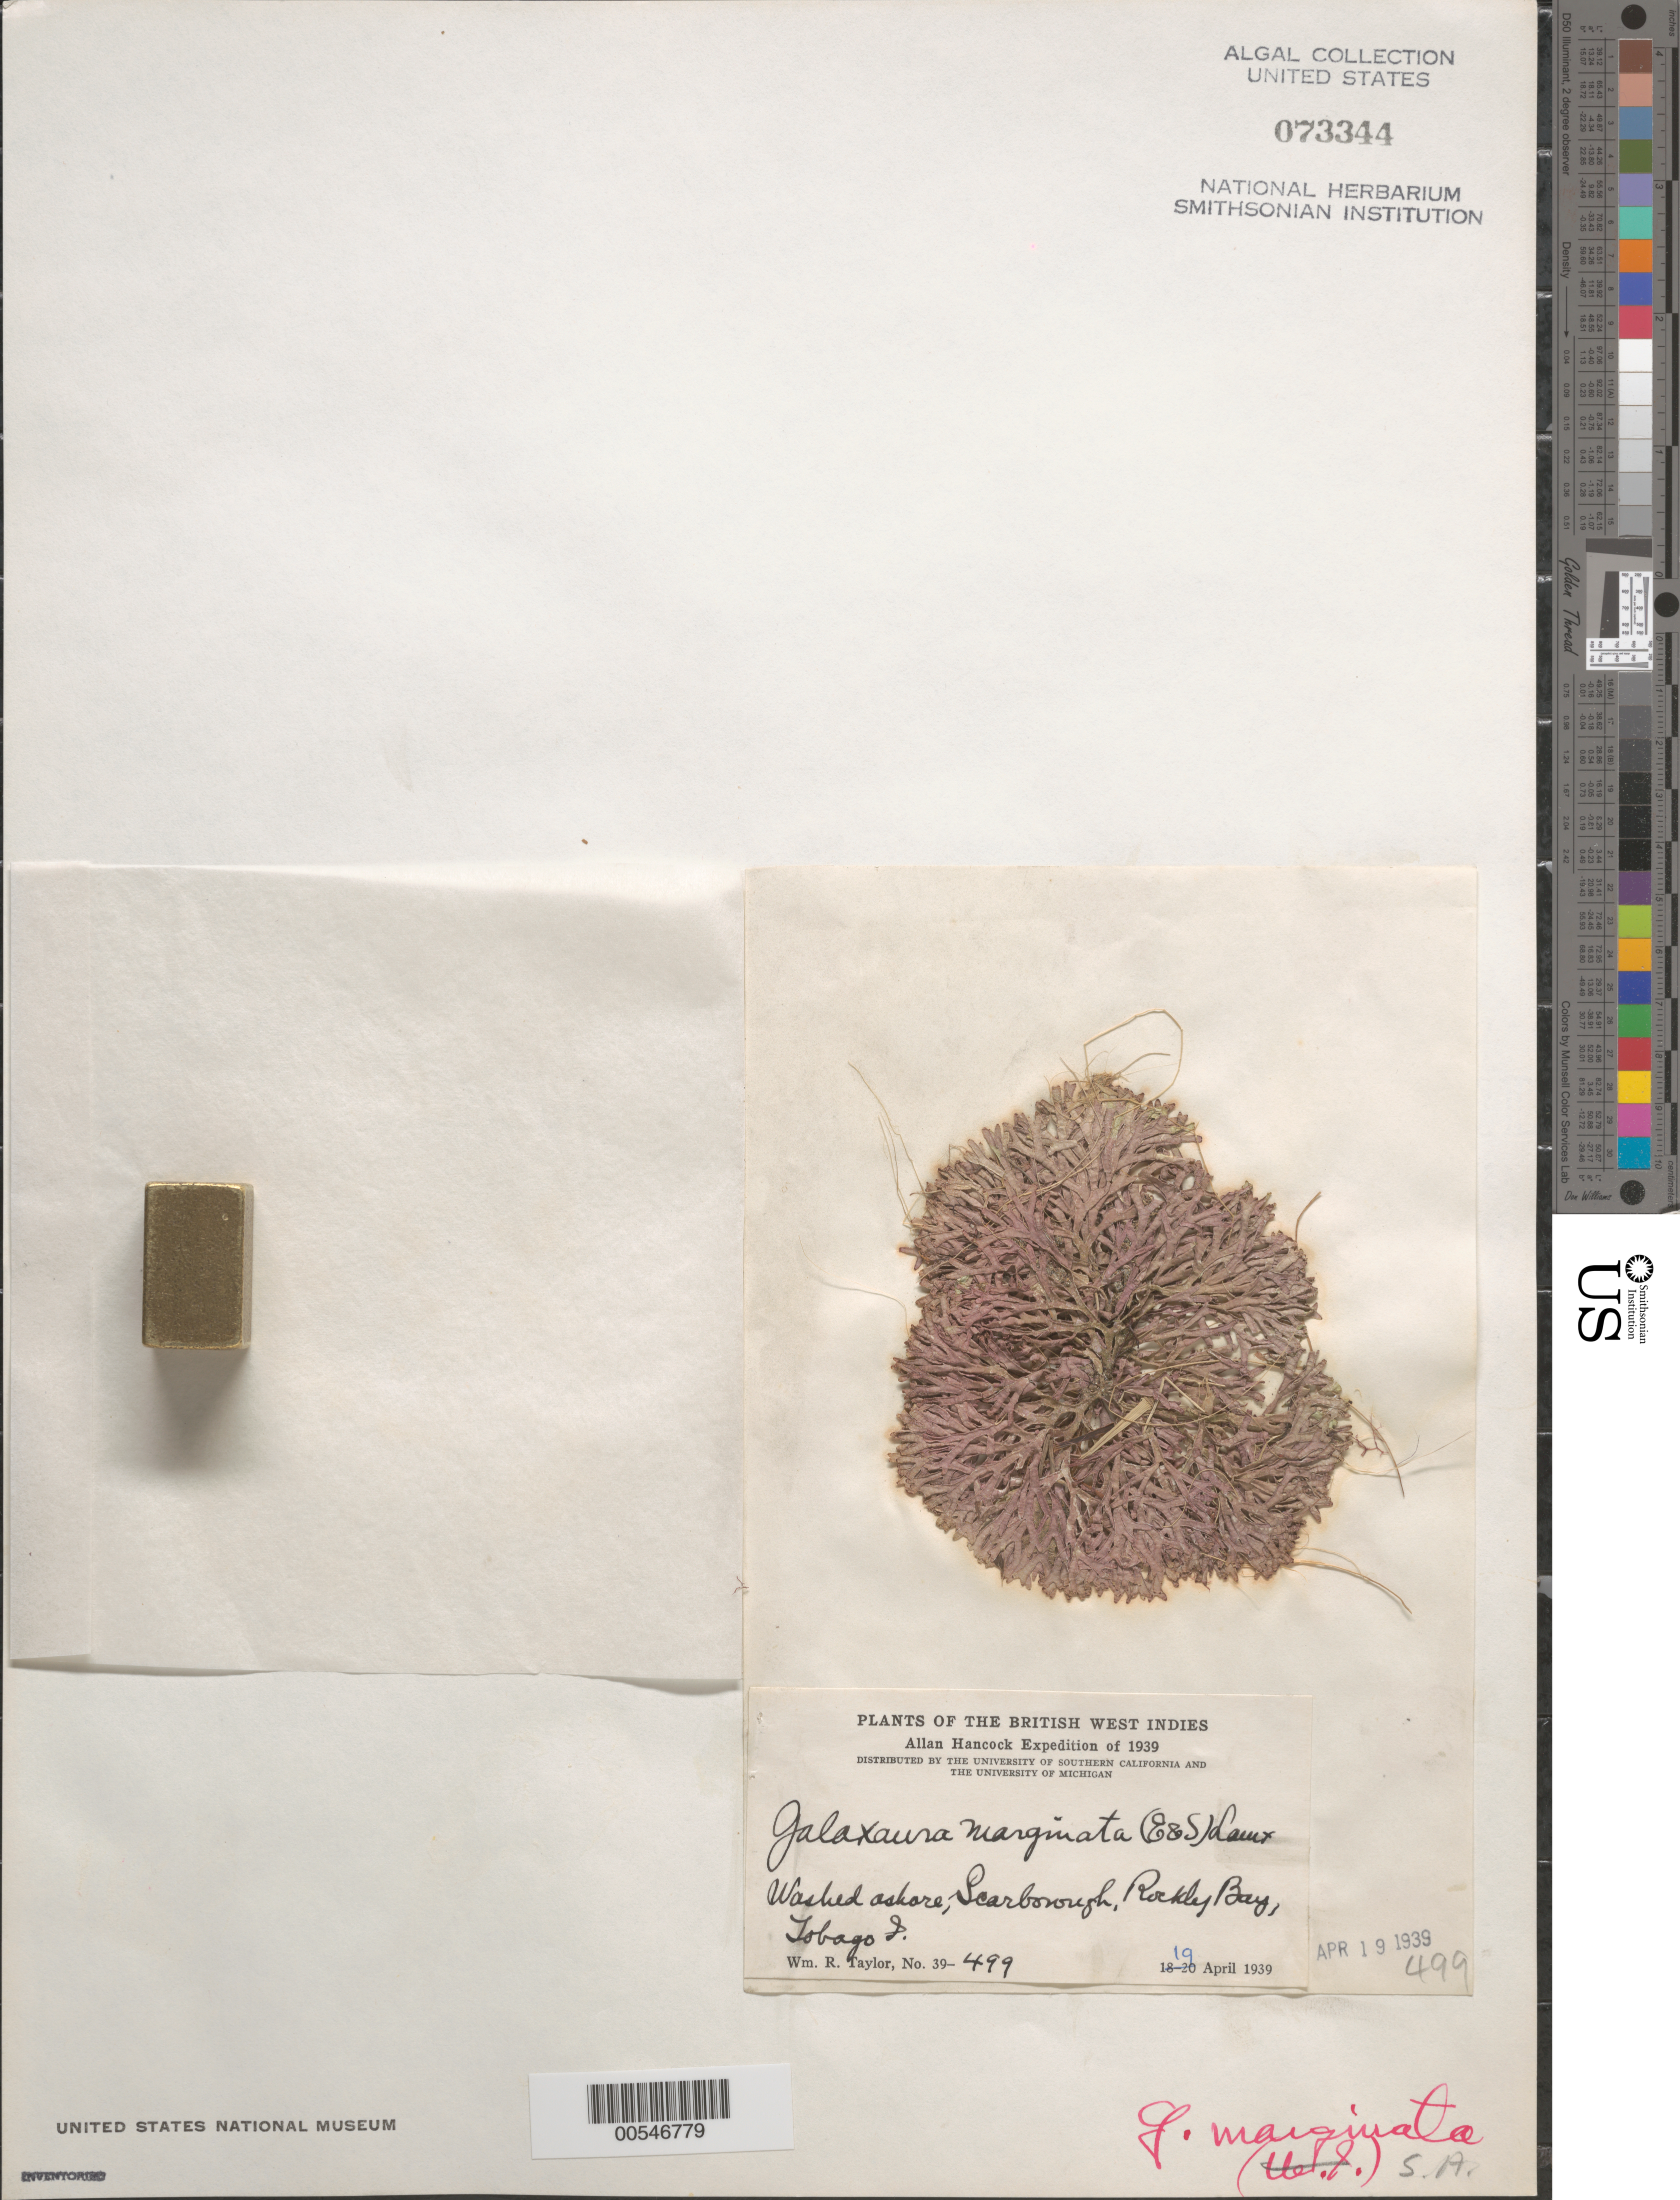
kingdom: Plantae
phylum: Rhodophyta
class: Florideophyceae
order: Nemaliales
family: Galaxauraceae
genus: Galaxaura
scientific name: Galaxaura marginata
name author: (J. Ellis & Sol.) J.V.Lamouroux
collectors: W. R. Taylor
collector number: WRT 39-499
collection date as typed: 19 Apr 1939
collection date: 1939-04-19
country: Trinidad and Tobago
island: Tobago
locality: Scarborough, Rockly Bay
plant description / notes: Allan Hancock Expedition of 1939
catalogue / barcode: US 73344